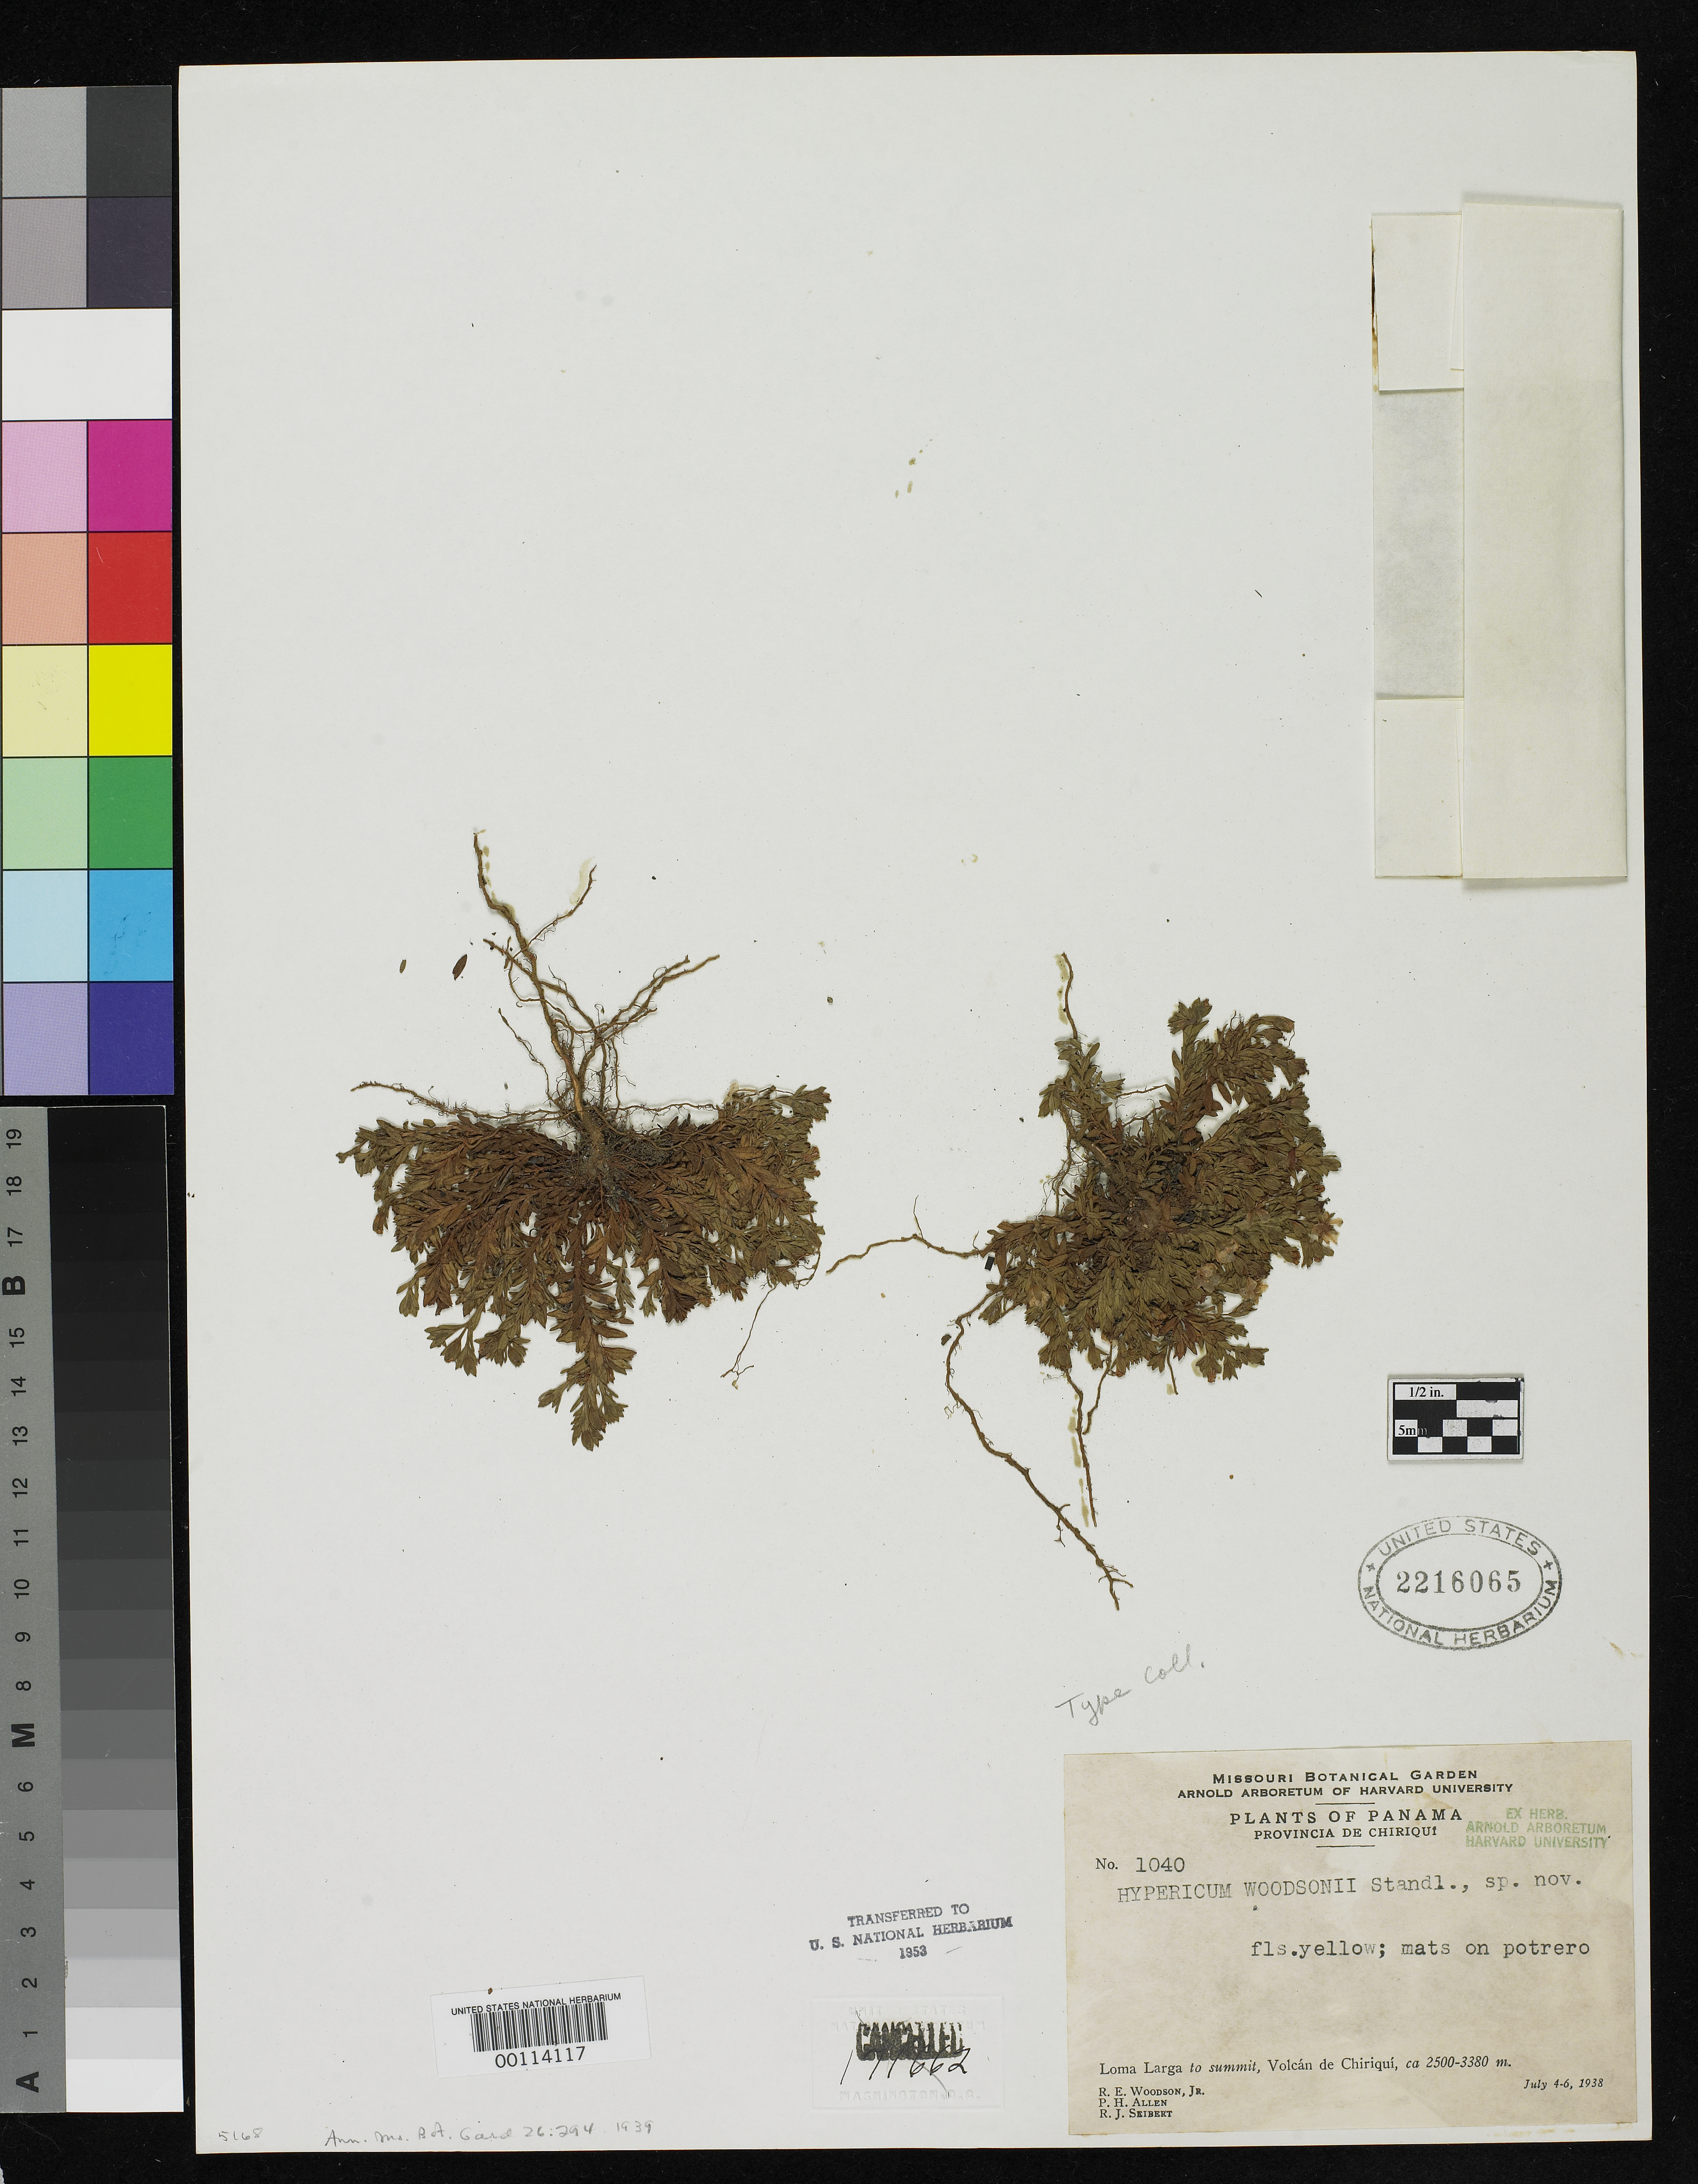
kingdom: Plantae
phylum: Tracheophyta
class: Magnoliopsida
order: Malpighiales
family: Hypericaceae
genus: Hypericum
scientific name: Hypericum woodsonii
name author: Standl.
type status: Isotype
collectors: R. E. Woodson, P. H. Allen & R. J. Seibert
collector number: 1040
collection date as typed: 04 Jul 1938 to 06 Jul 1938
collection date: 1938-07-04/1938-07-06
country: Panama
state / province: Chiriquí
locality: Volcan de Chiriqui, Loma Larga to summit.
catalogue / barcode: US 2216065